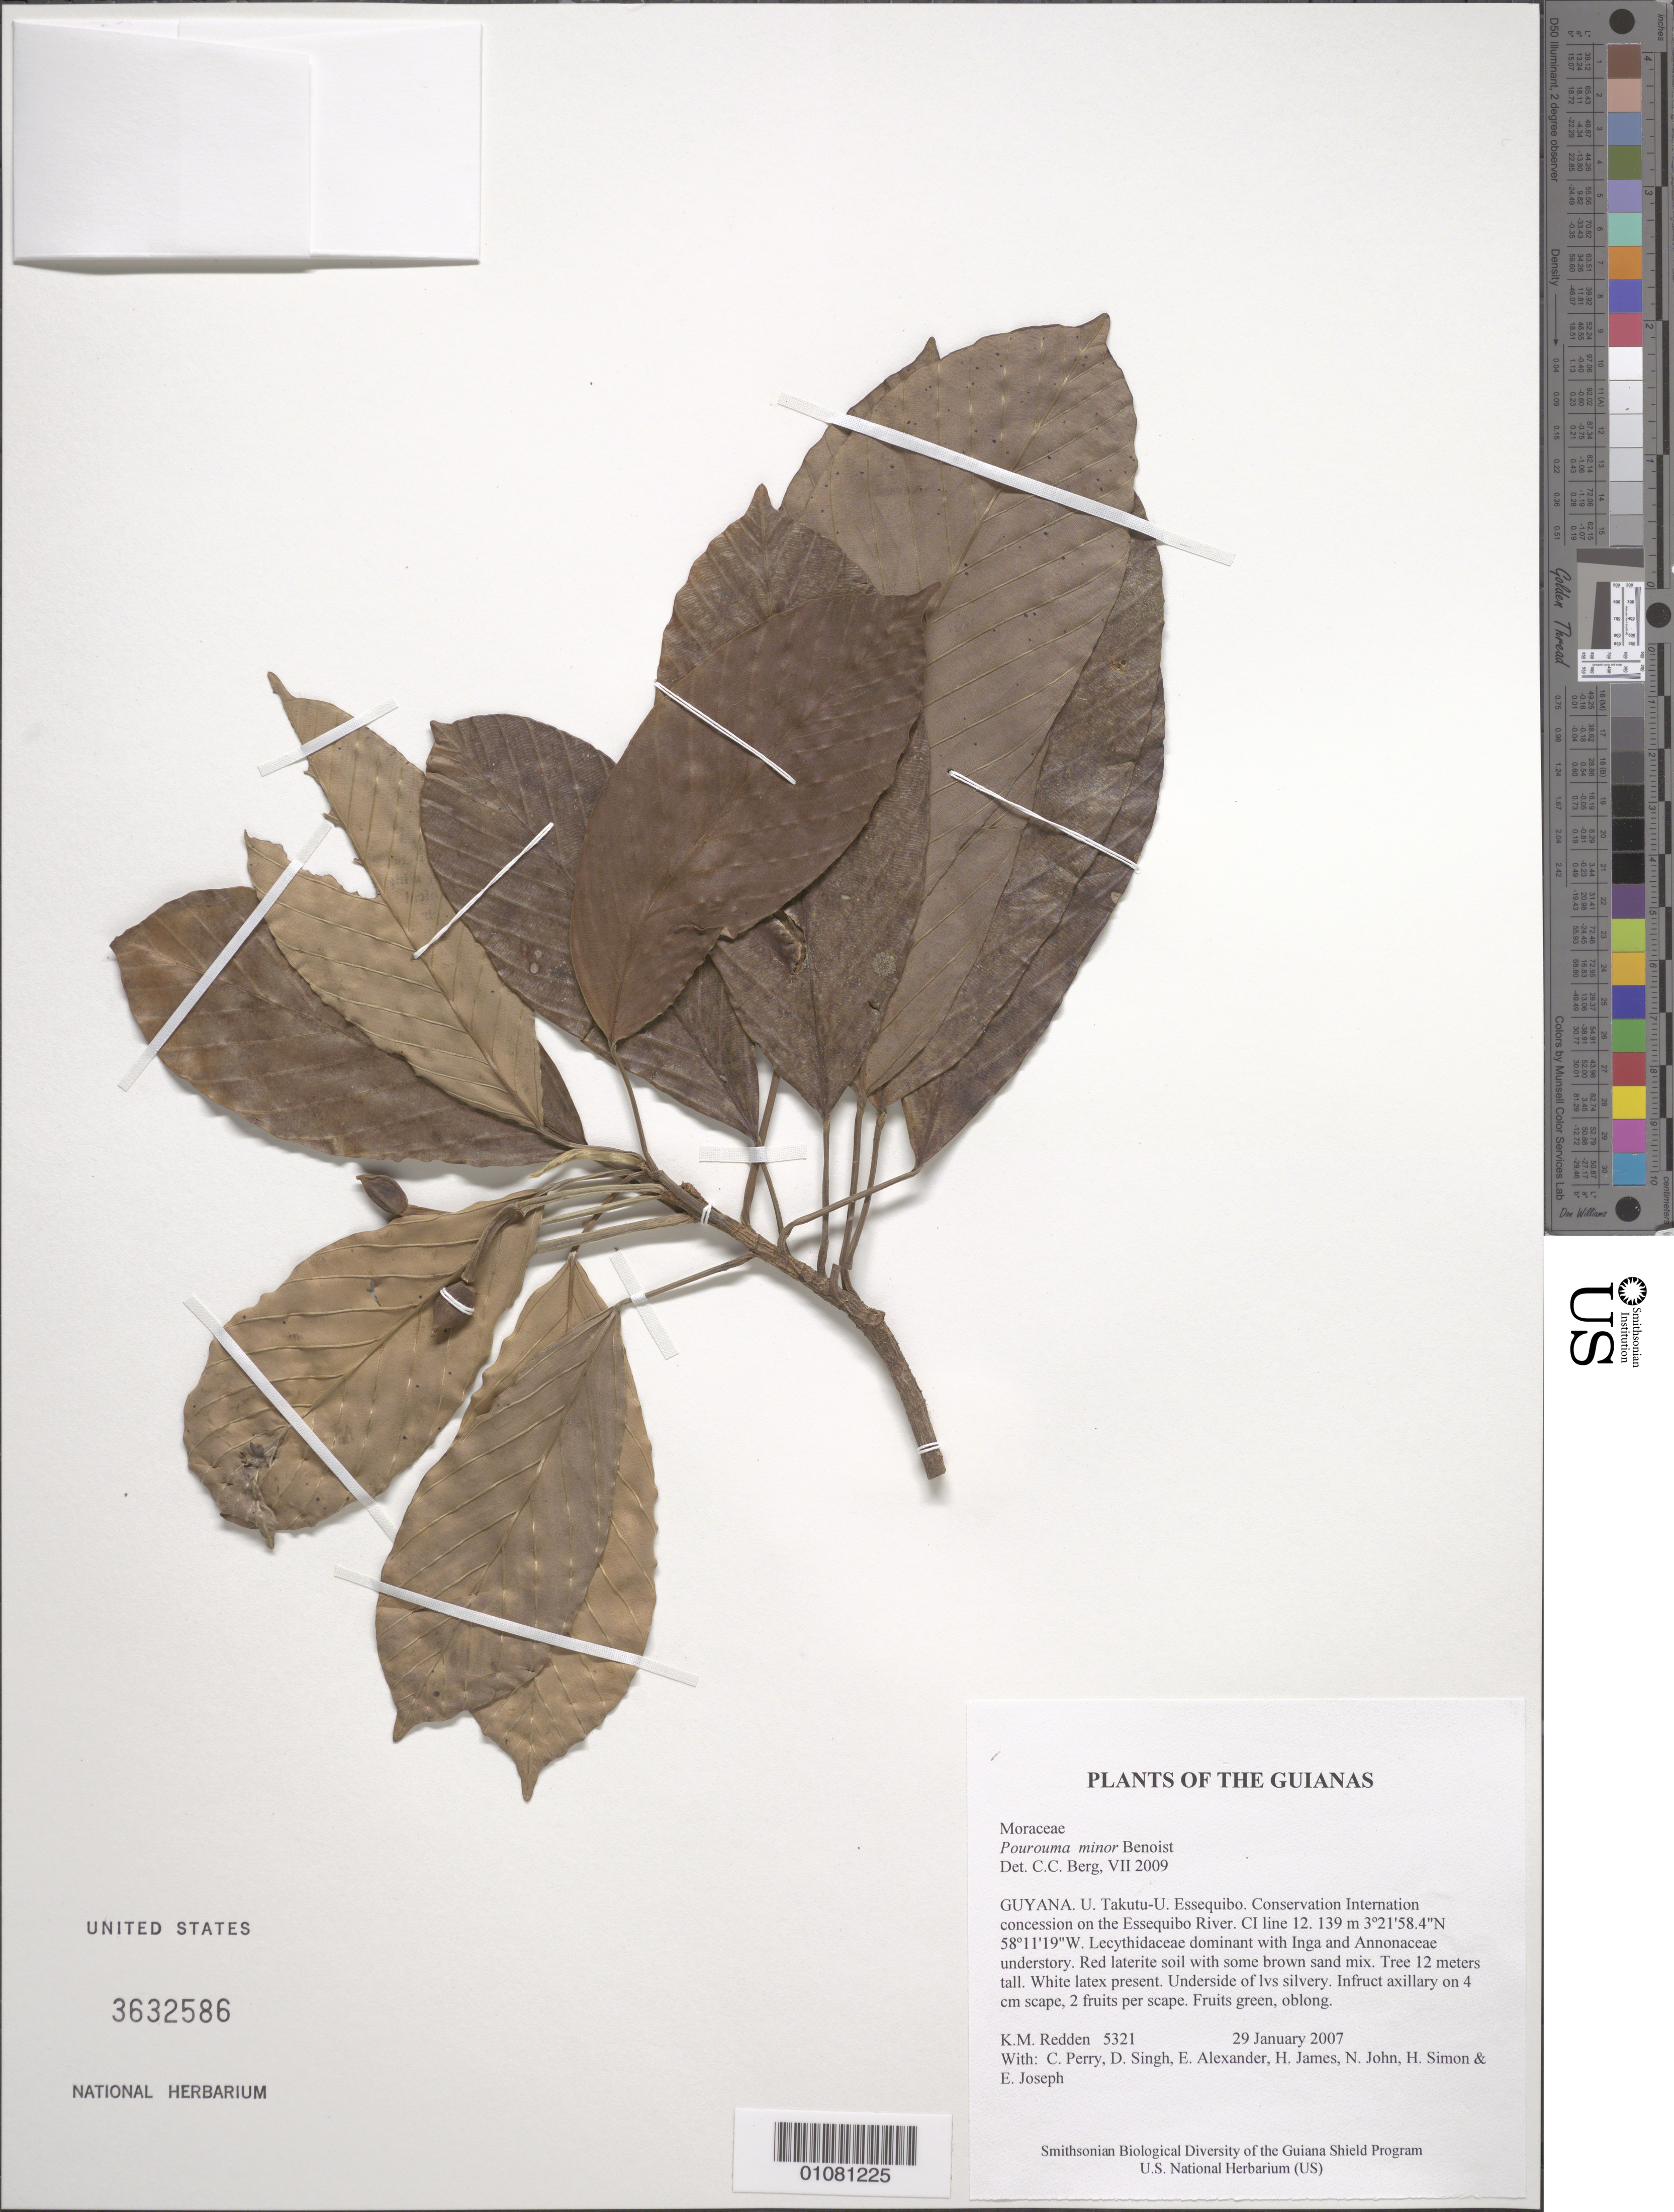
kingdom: Plantae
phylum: Tracheophyta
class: Magnoliopsida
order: Rosales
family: Urticaceae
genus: Pourouma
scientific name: Pourouma minor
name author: Benoist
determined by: Berg, C. C.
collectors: K. M. Redden, C. Perry, D. Singh, E. Alexander, H. James, N. John, H. Simon & E. Joseph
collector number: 5321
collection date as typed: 29 January 2007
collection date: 2007-01-29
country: Guyana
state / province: U. Takutu-U. Essequibo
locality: Conservation International concession on the Essequibo River. CI line 12.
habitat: Lecythidaceae dominant with Inga and Annonaceae understory. Red laterite soil with some brown sand mix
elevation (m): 139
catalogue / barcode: US 3632586